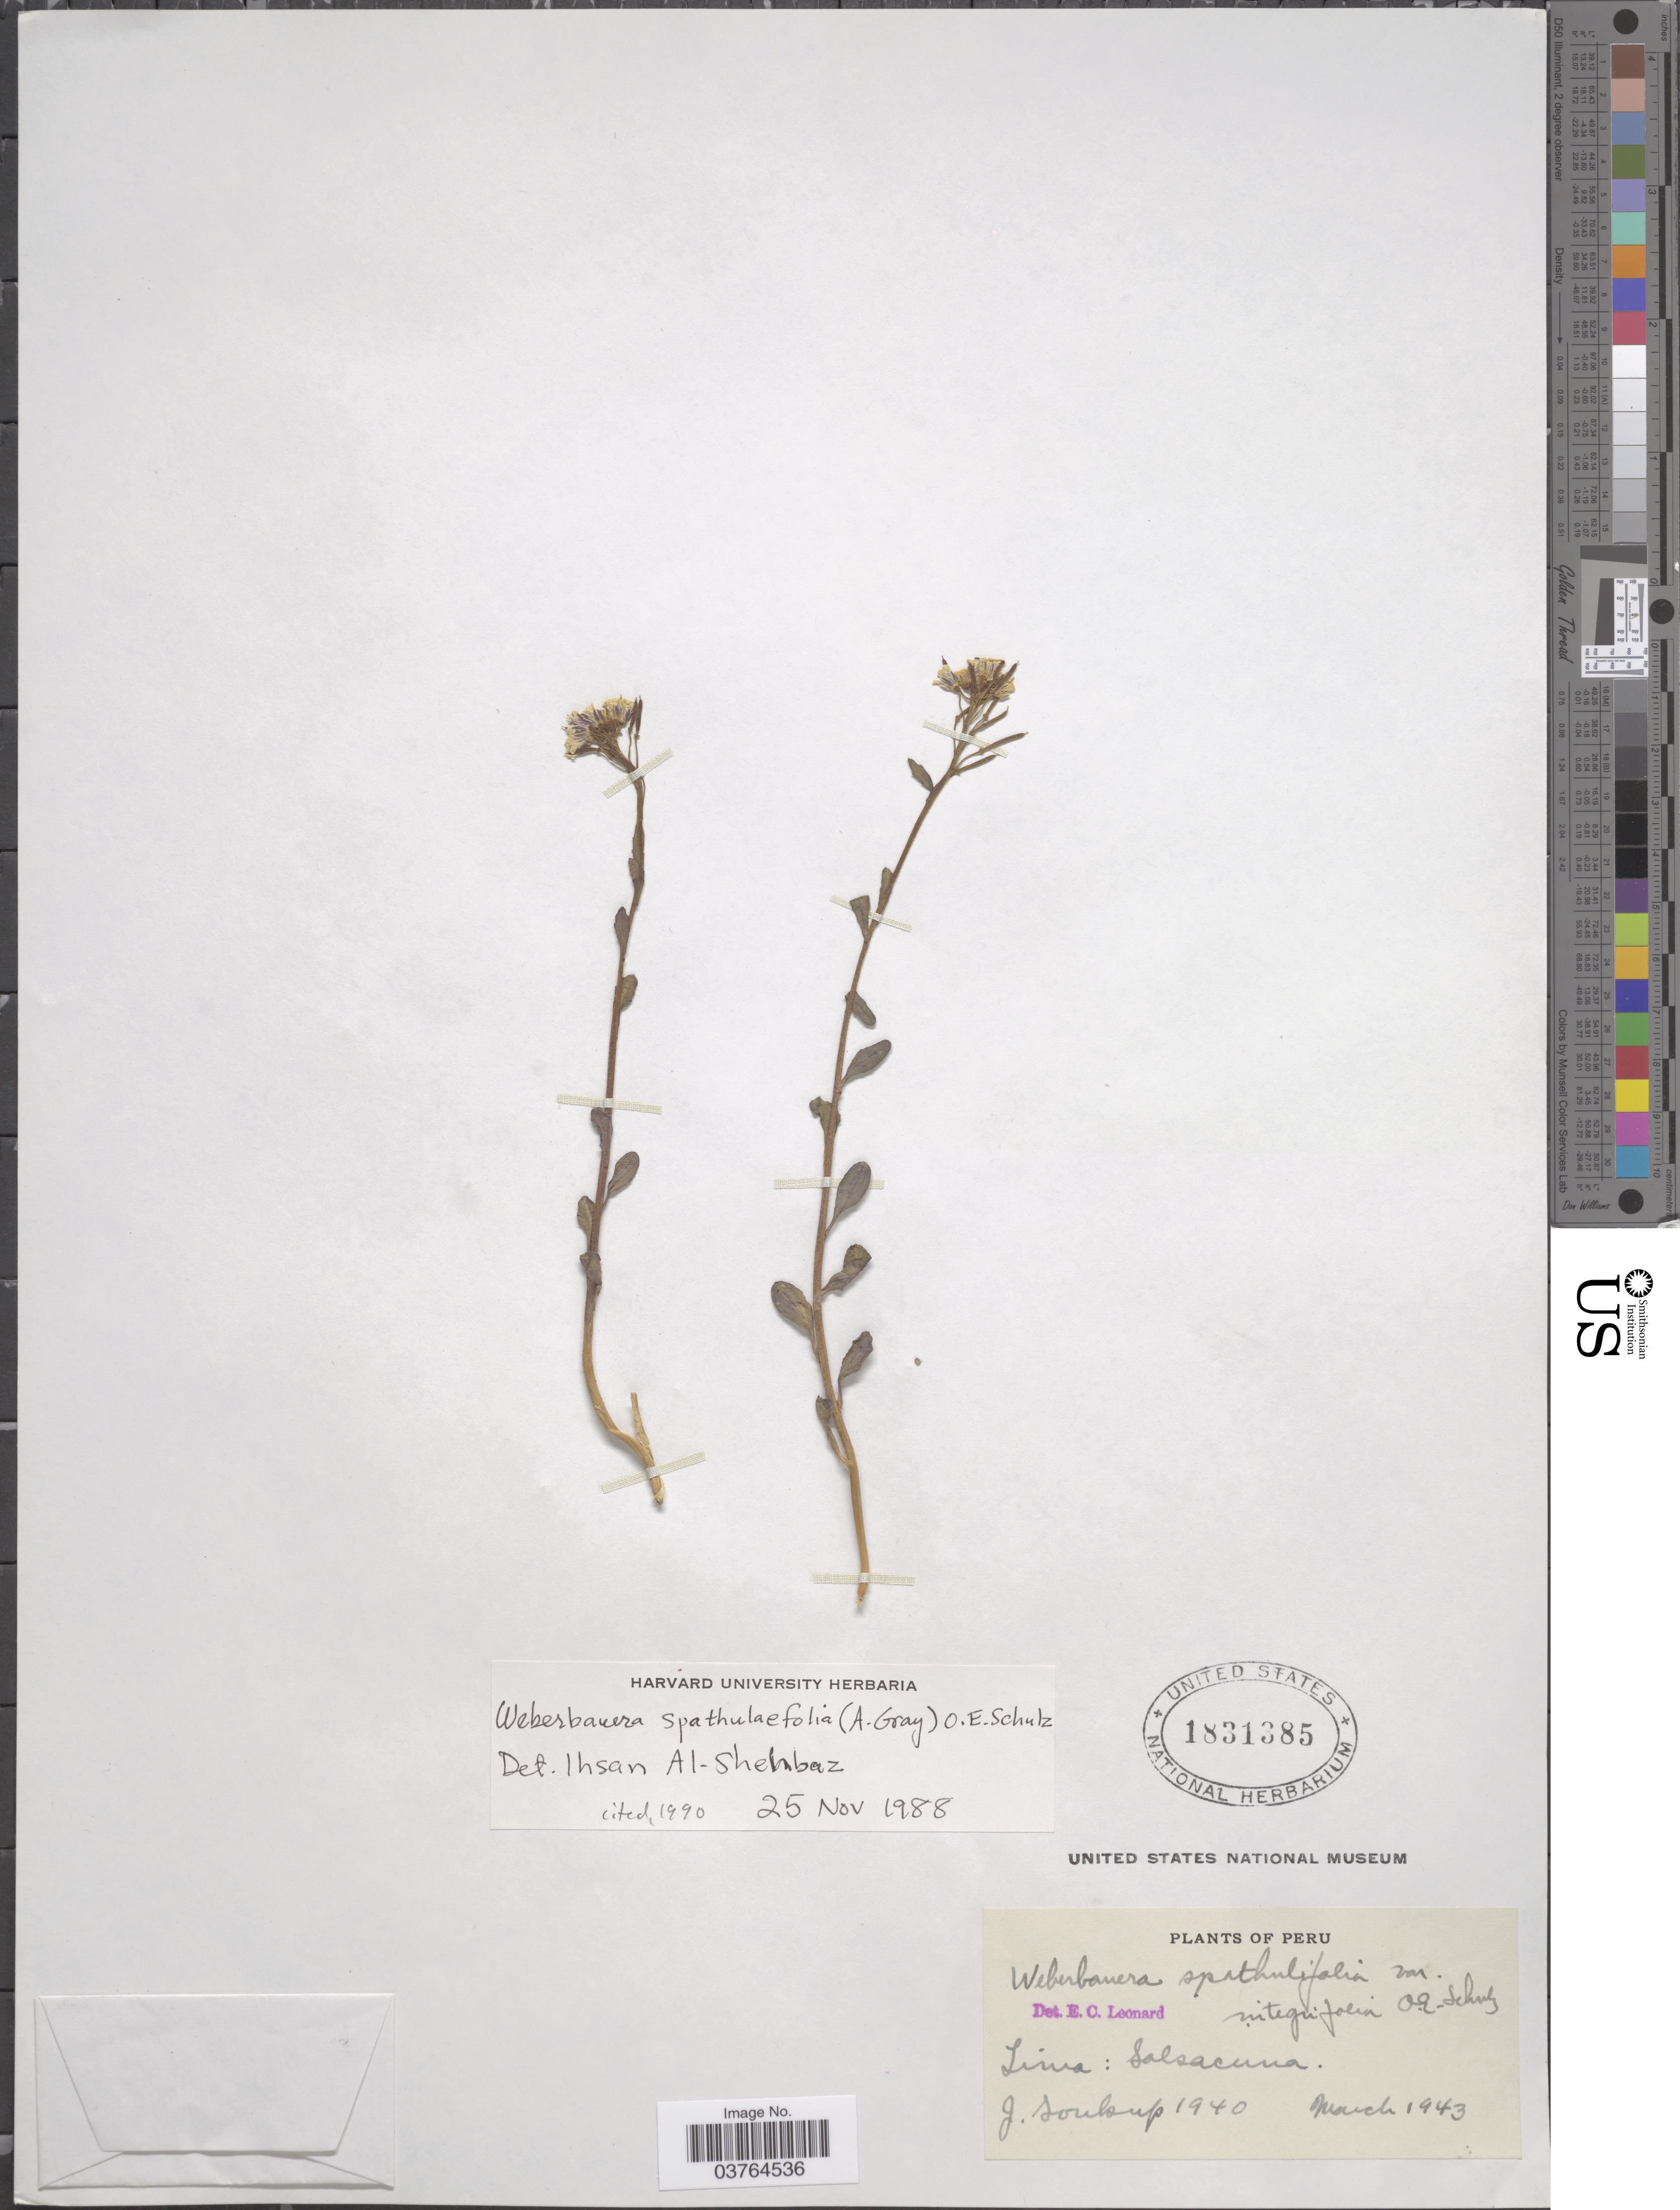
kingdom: Plantae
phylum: Tracheophyta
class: Magnoliopsida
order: Brassicales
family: Brassicaceae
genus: Weberbauera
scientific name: Weberbauera spathulifolia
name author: (A. Gray) O.E. Schulz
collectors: J. Soukup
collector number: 1940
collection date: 1943-03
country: Peru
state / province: Lima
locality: Salsacuna.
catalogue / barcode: US 1831385